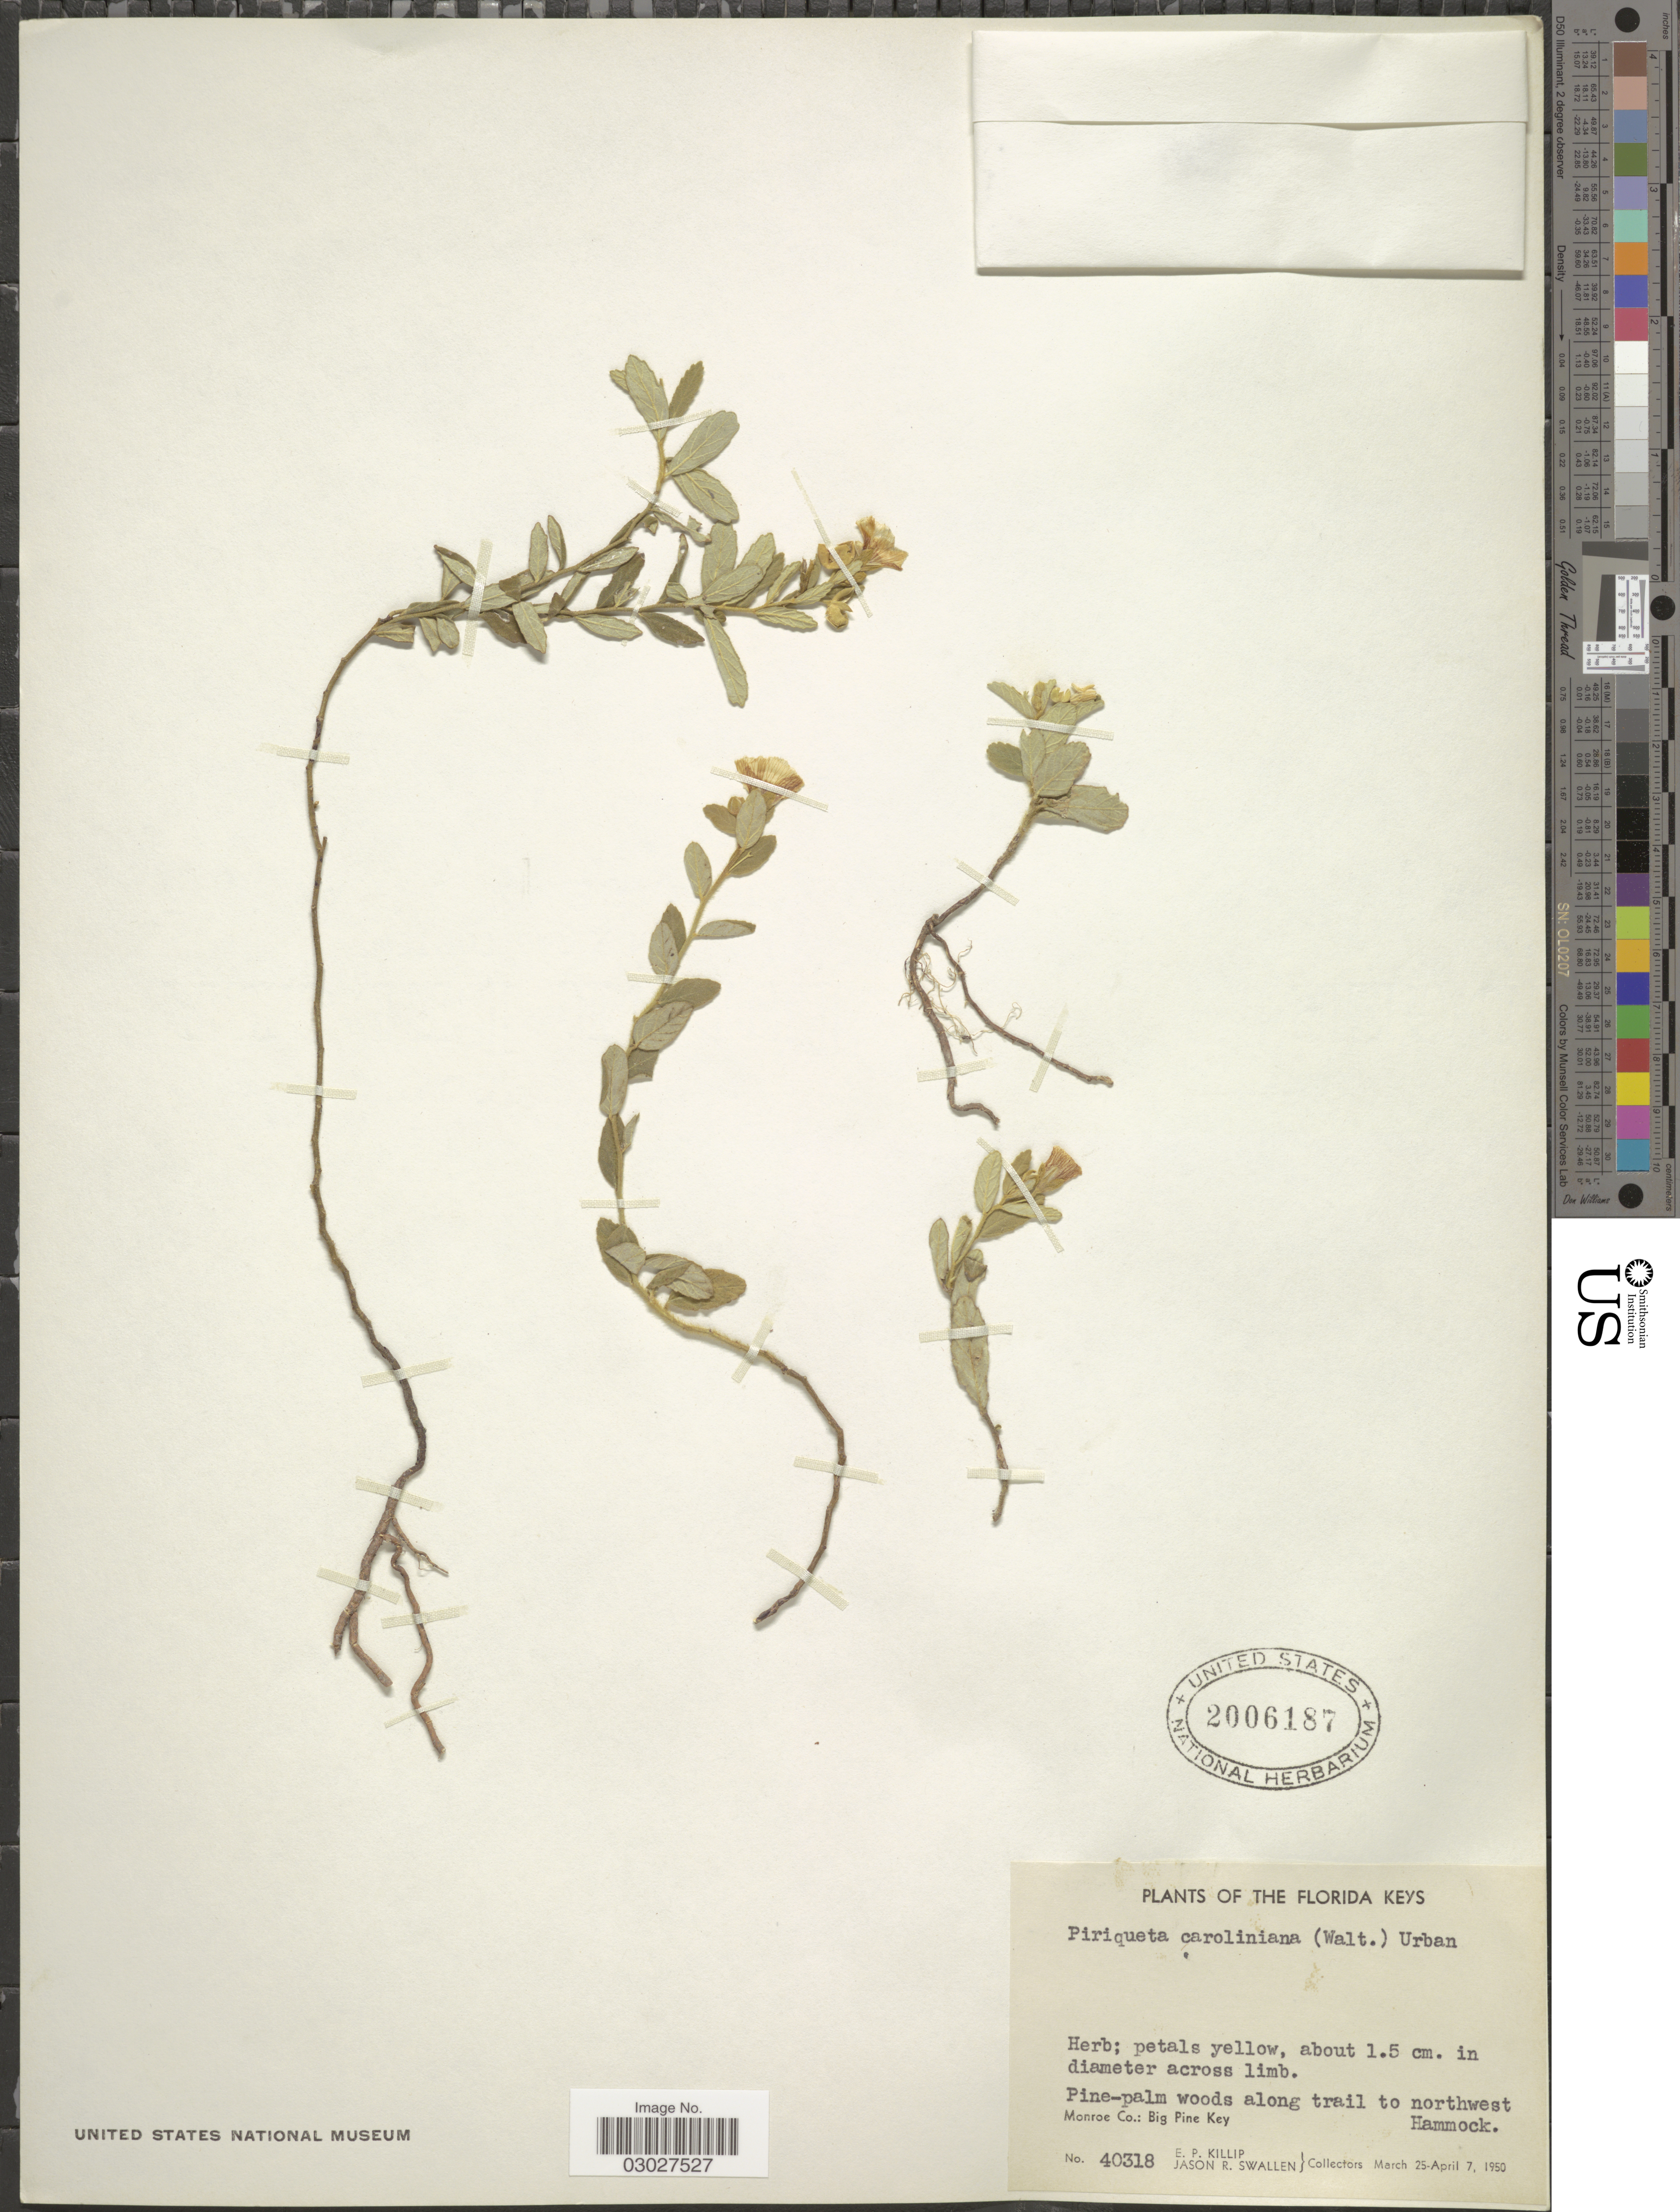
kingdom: Plantae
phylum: Tracheophyta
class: Magnoliopsida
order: Malpighiales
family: Turneraceae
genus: Piriqueta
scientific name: Piriqueta cistoides subsp. caroliniana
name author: (Walter) Arbo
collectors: E. P. Killip & J. R. Swallen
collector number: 40318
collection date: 1950-03-25/1950-04-07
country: United States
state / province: Florida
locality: The Florida Keys. Pine-palm woods along trail to northwest Hammock. Monroe Co.: Big Pine Key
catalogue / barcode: US 2006187